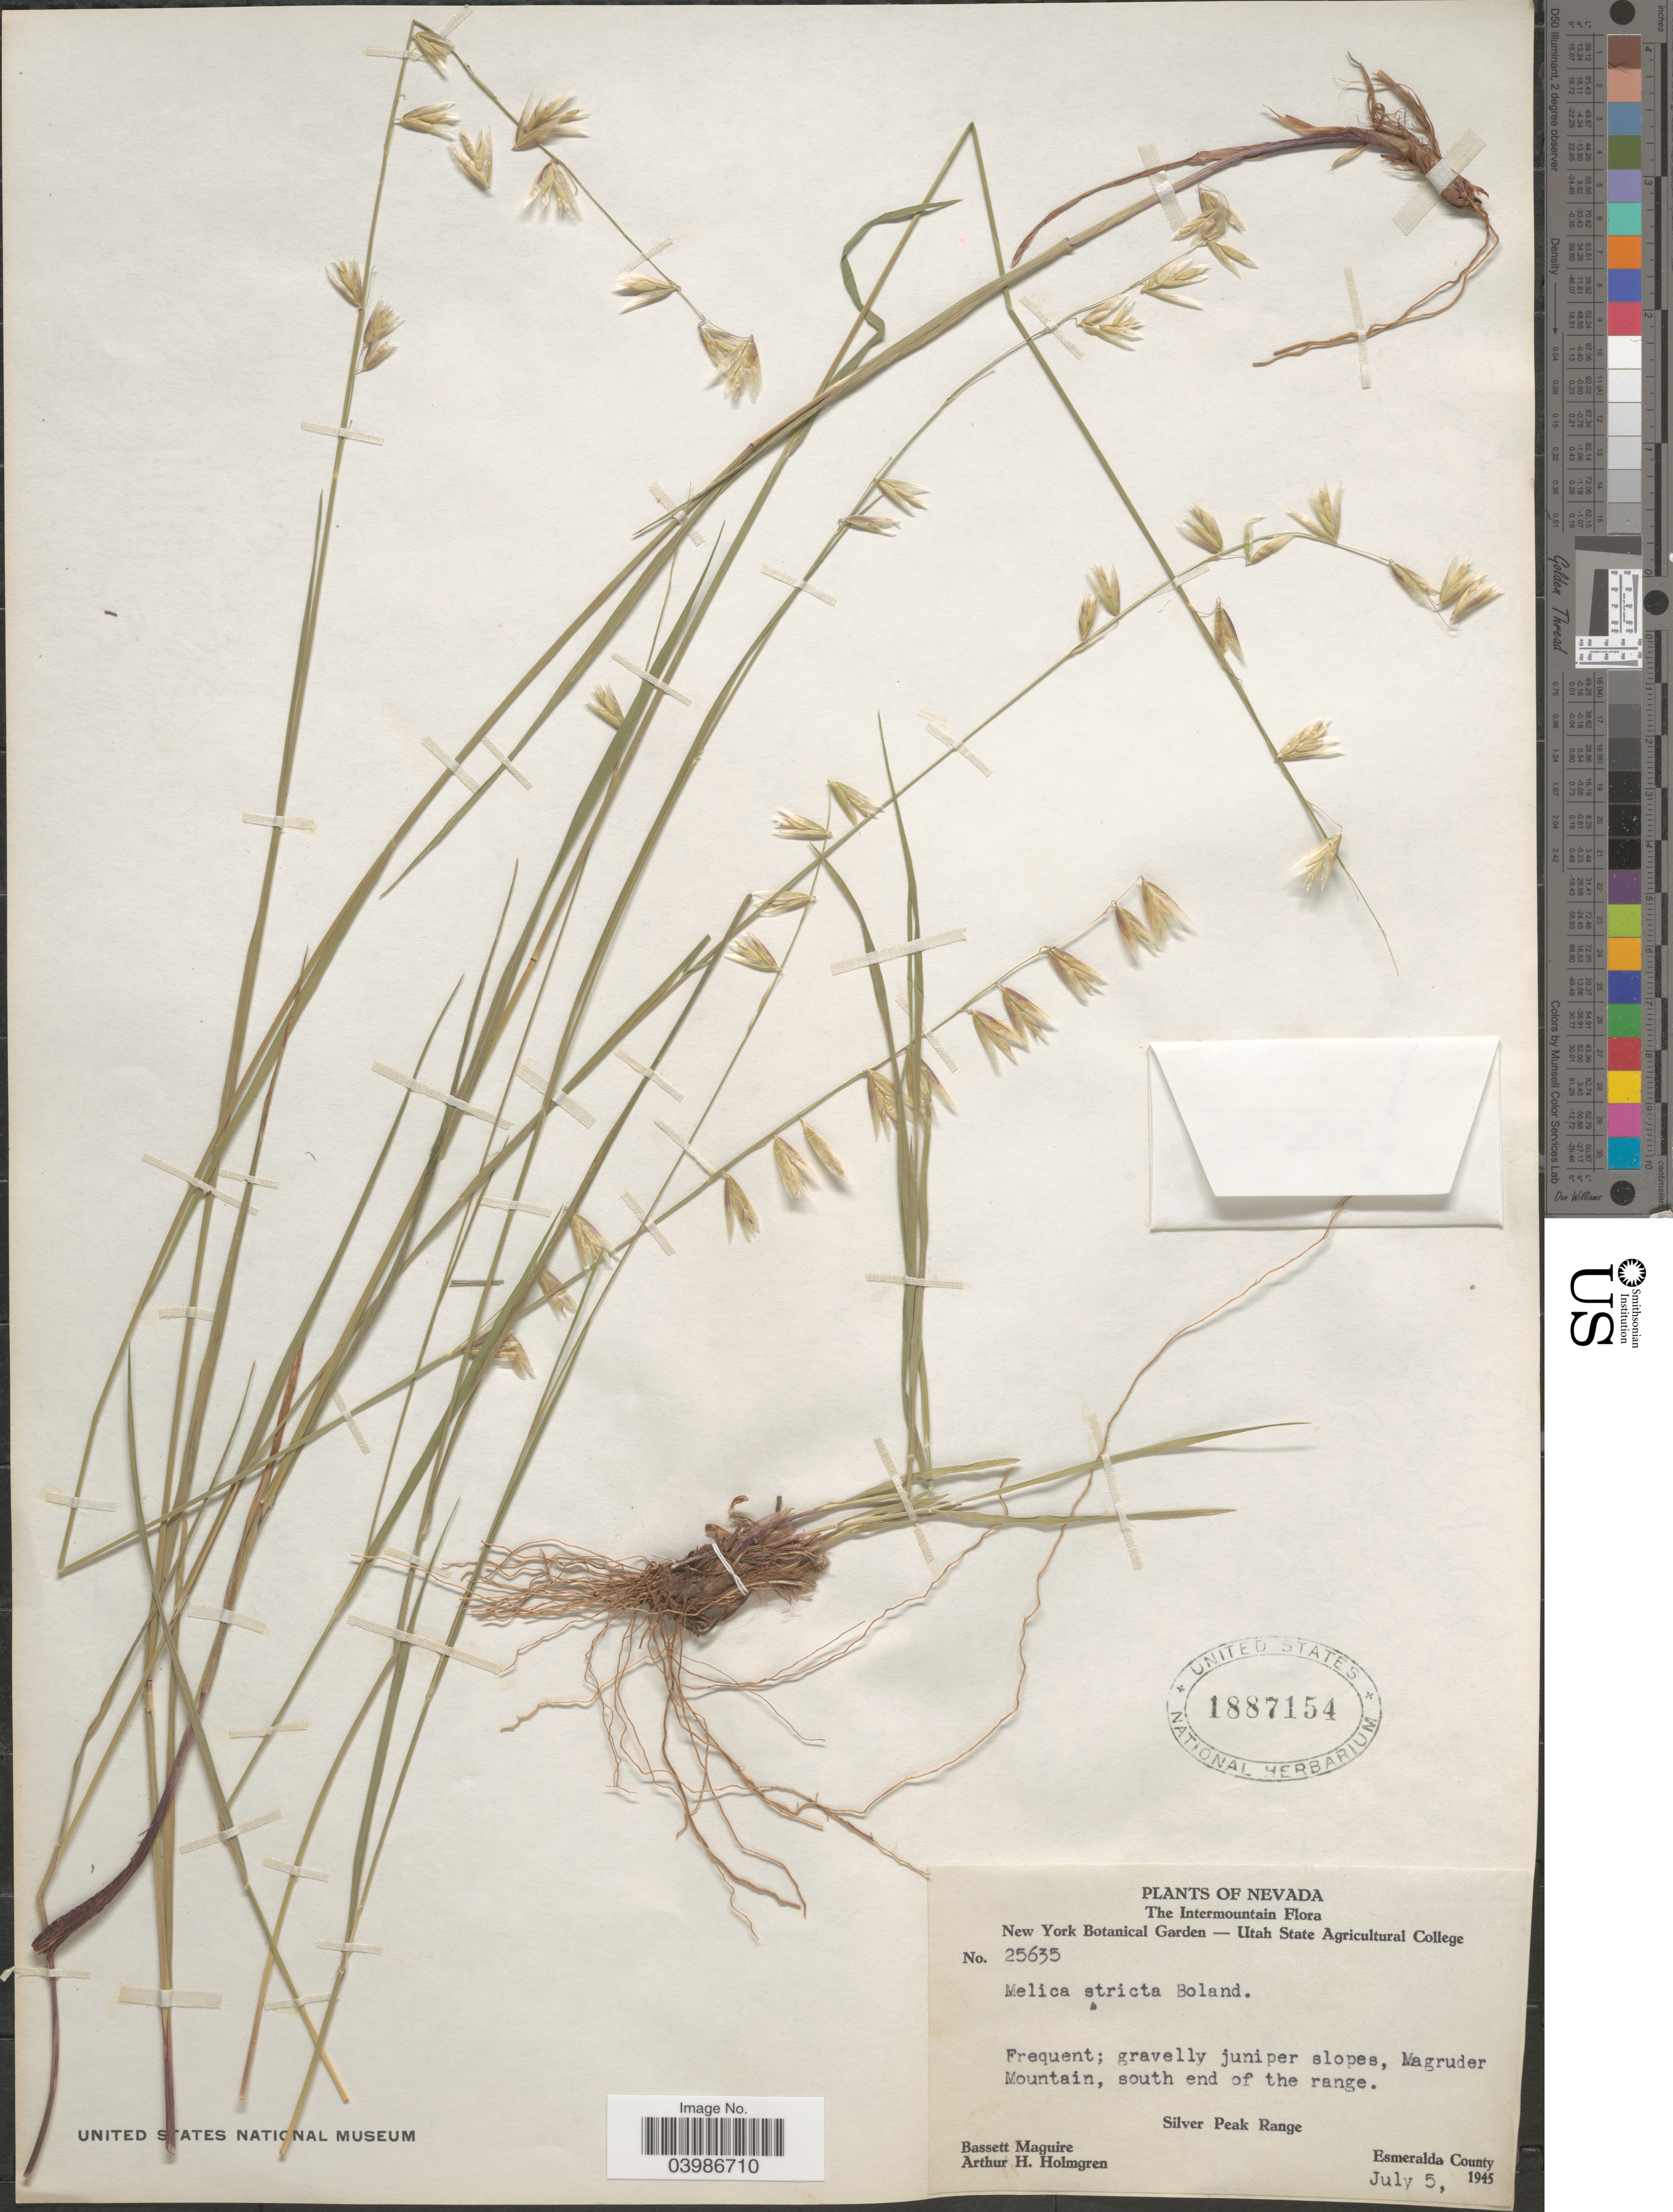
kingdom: Plantae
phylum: Tracheophyta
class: Liliopsida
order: Poales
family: Poaceae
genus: Melica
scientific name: Melica stricta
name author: Bol.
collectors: B. Maguire & A. H. Holmgren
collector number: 25635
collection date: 1945-07-05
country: United States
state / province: Nevada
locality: Magruder Mountain, south end of the range. Silver Peak Range. Esmeralda County.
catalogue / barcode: US 1887154